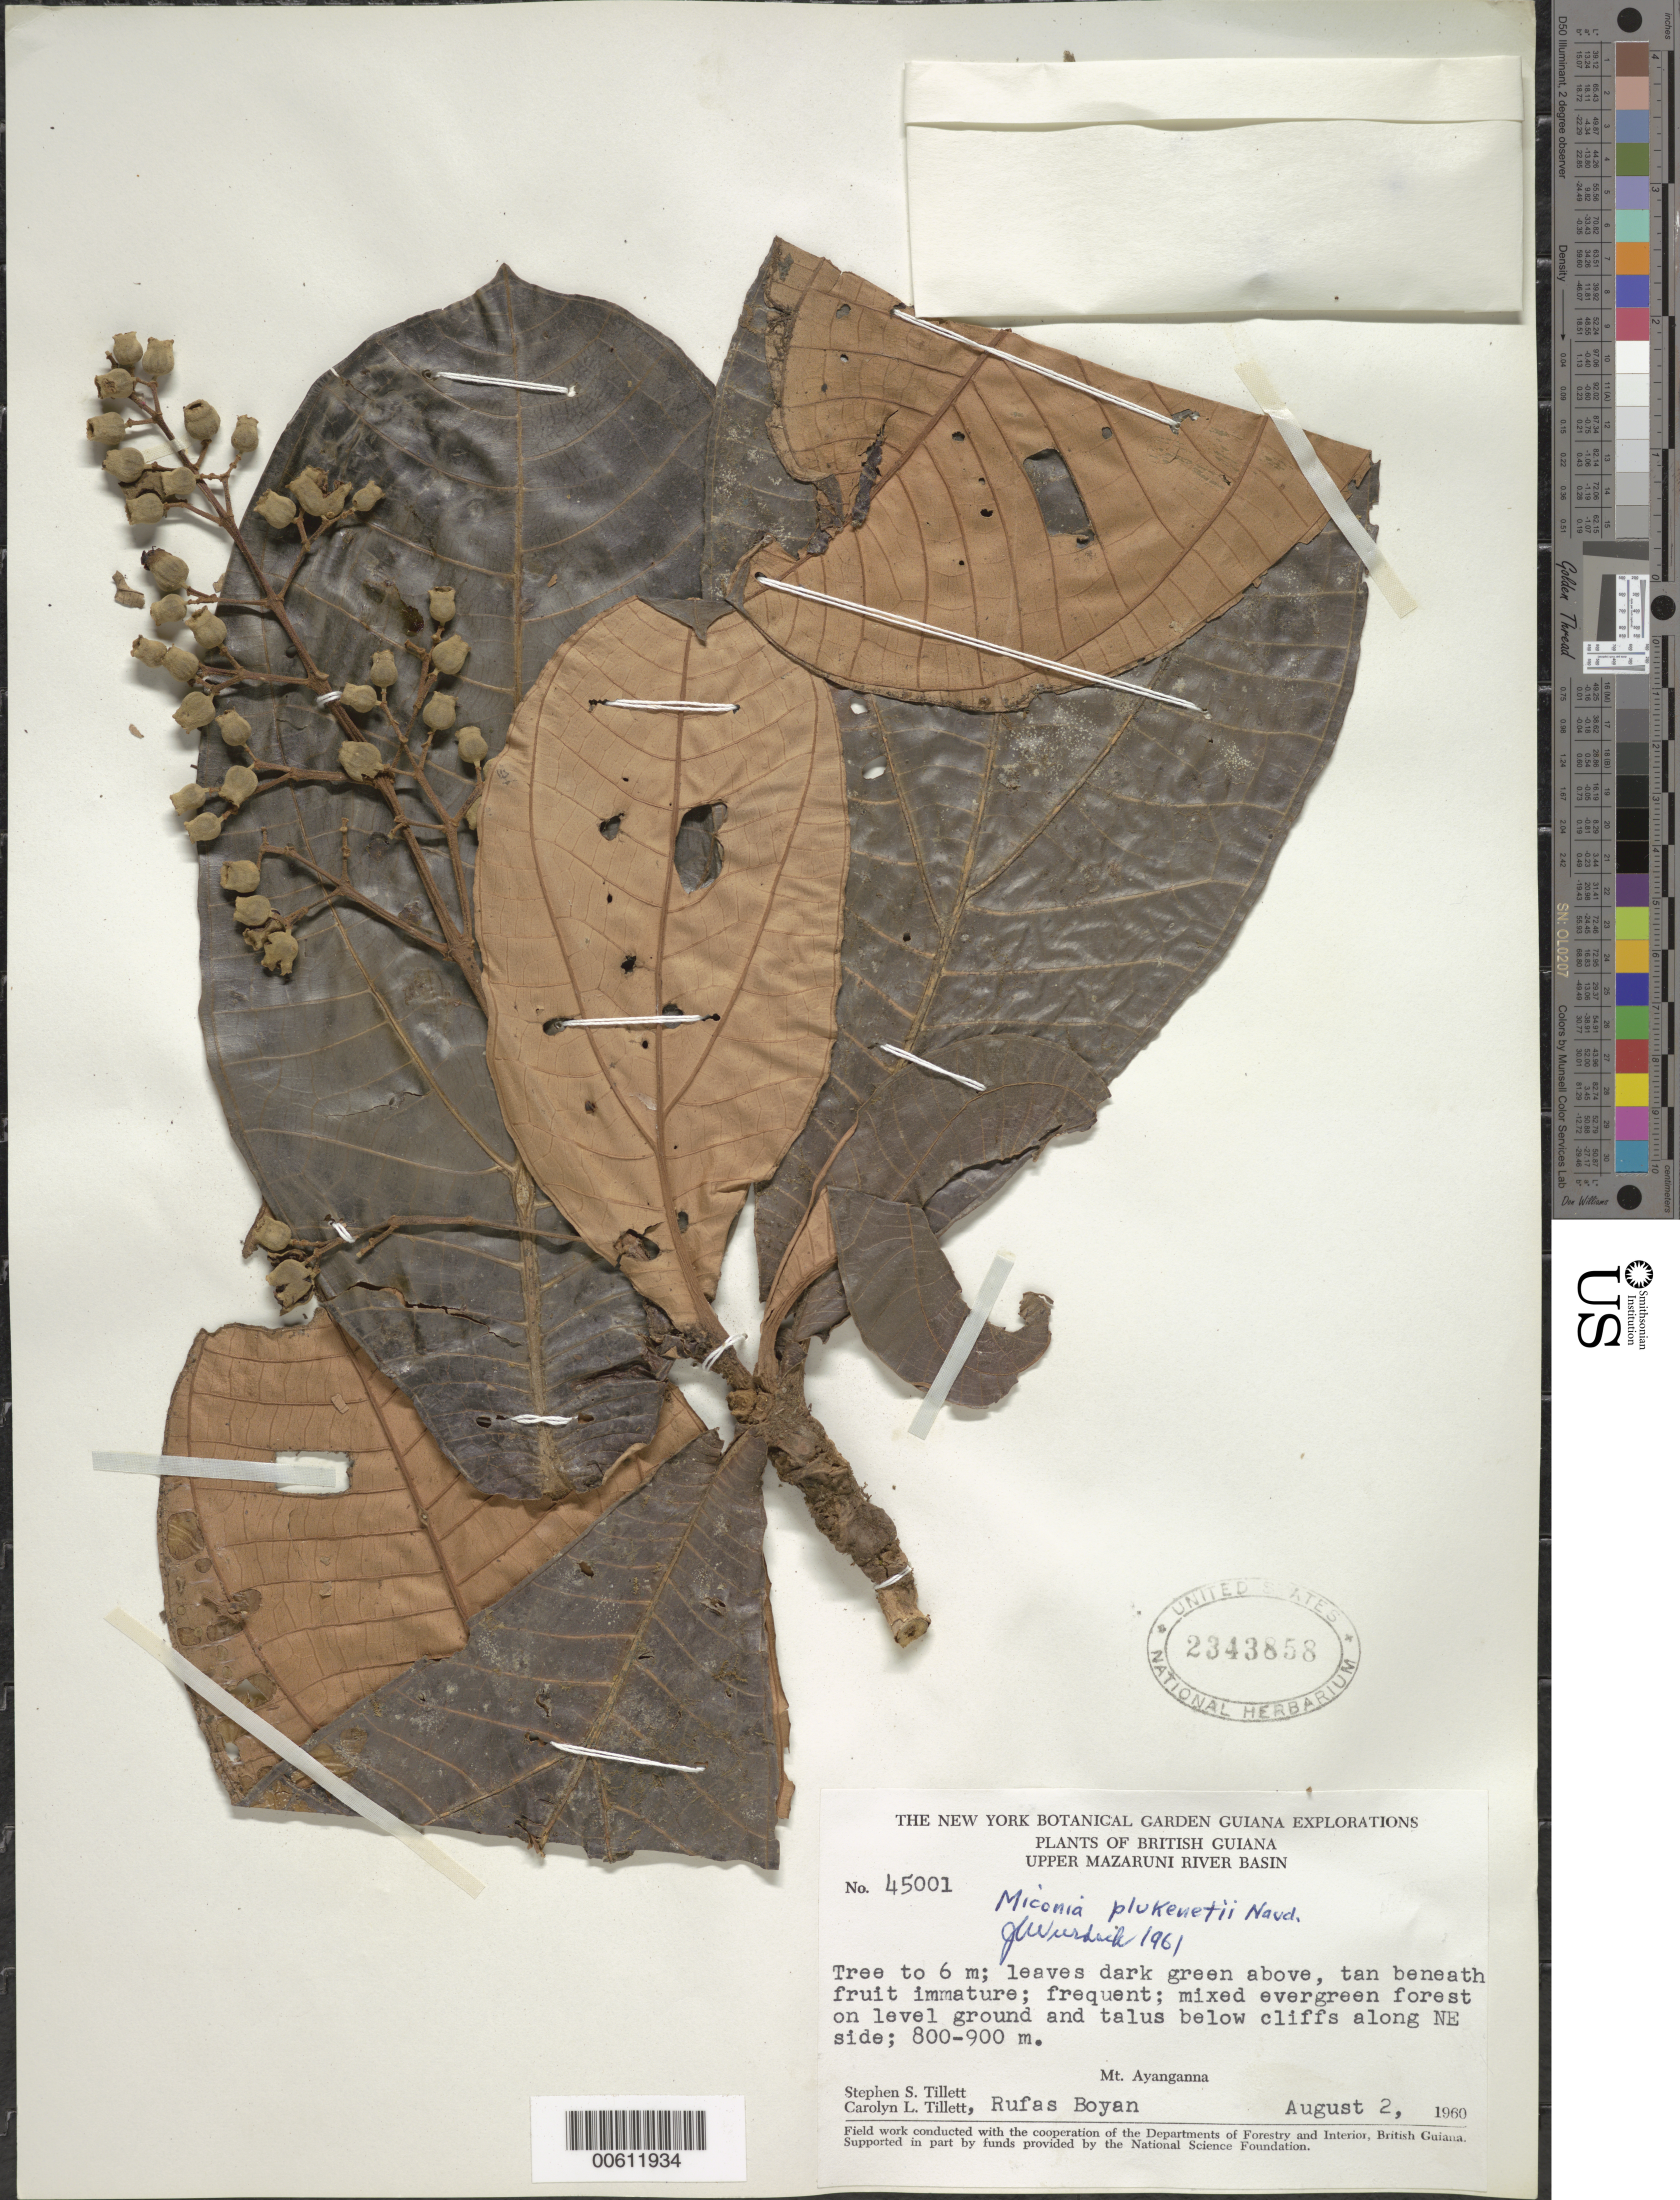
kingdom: Plantae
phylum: Tracheophyta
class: Magnoliopsida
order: Myrtales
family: Melastomataceae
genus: Miconia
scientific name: Miconia plukenetii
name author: Naudin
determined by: Wurdack, John J., (US), US (UNITED STATES)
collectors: S. S. Tillett, C. L. Tillett & R. Boyan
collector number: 45001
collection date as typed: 2-Aug-60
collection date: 1960-08-02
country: Guyana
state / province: Cuyuni-Mazaruni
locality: Mt. Ayanganna, NE side of, Upper Mazaruni R Basin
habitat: Mixed evergreen forest on level ground and talus below cliffs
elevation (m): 800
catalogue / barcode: US 2343858